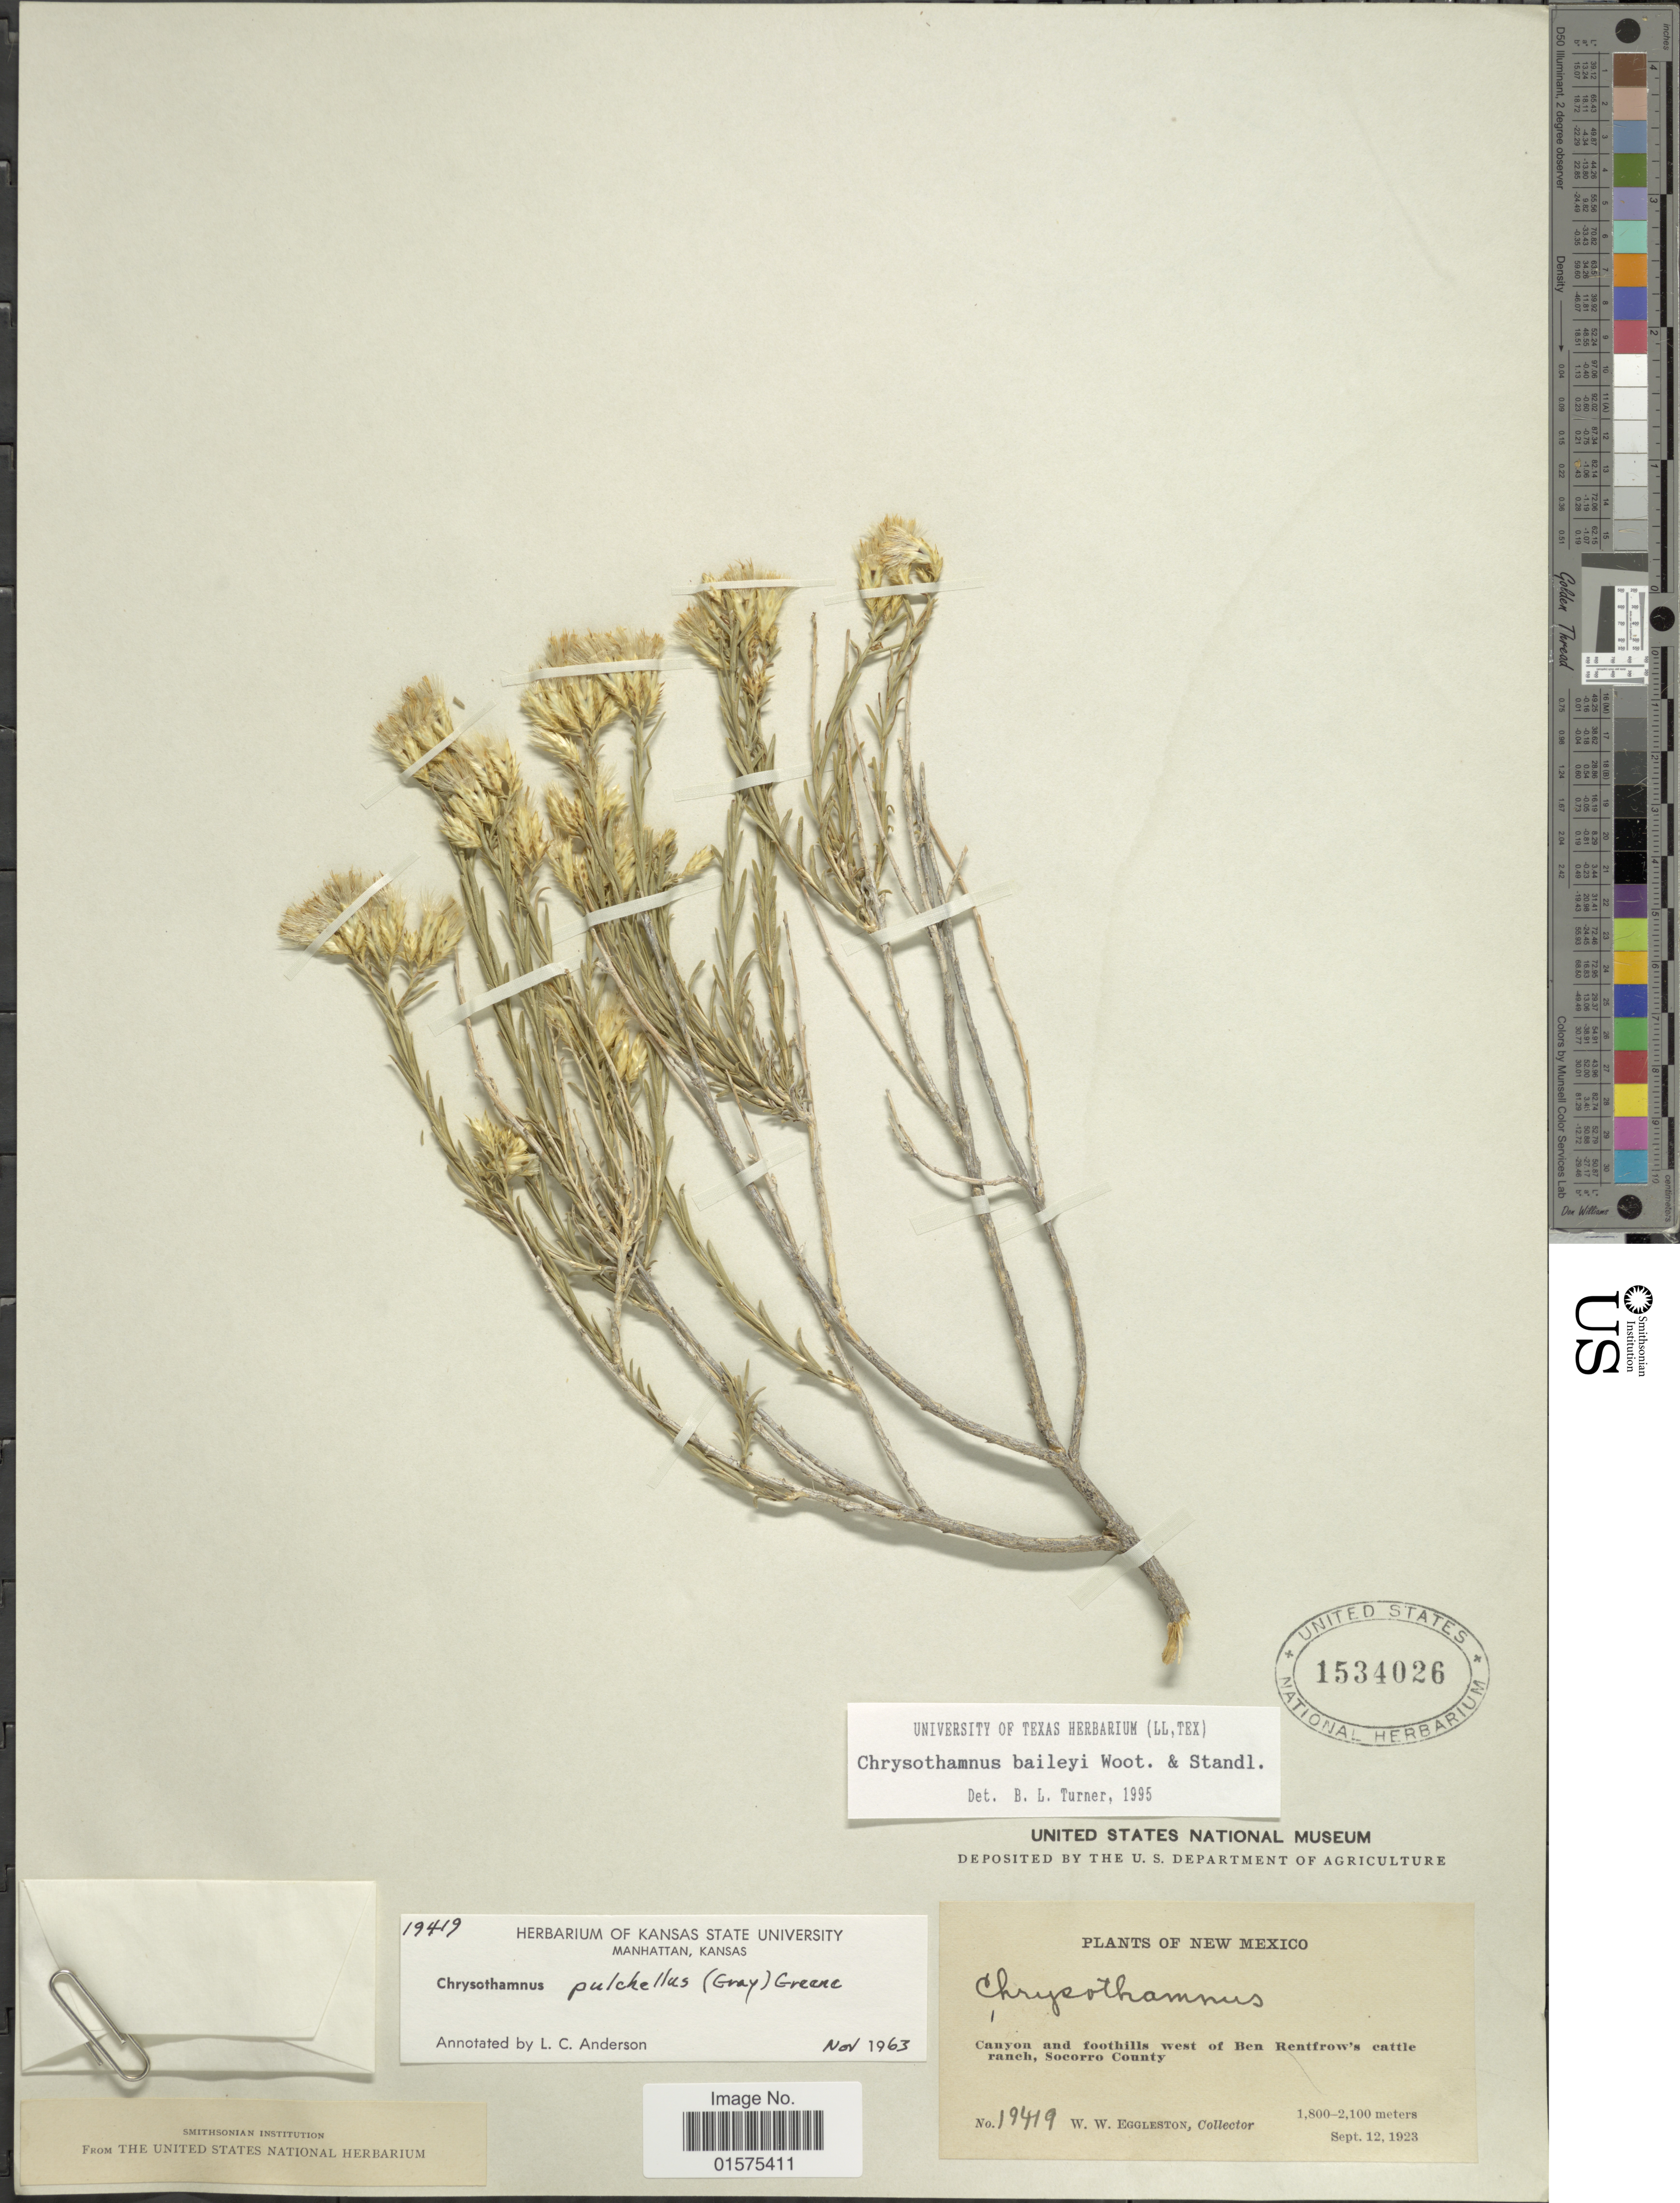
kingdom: Plantae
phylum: Tracheophyta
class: Magnoliopsida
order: Asterales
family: Asteraceae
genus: Lorandersonia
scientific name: Lorandersonia baileyi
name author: (Wooton & Standl.) et al.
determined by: Urbatsch, Lowell E., Curator (LSU), Louisiana State University (UNITED STATES)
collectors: W. W. Eggleston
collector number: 19419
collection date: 1923-09-12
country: United States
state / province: New Mexico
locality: Canyon and foothills west of Ben Rentfrow's cattle ranch, Socorro County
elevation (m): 1800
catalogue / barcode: US 1534026